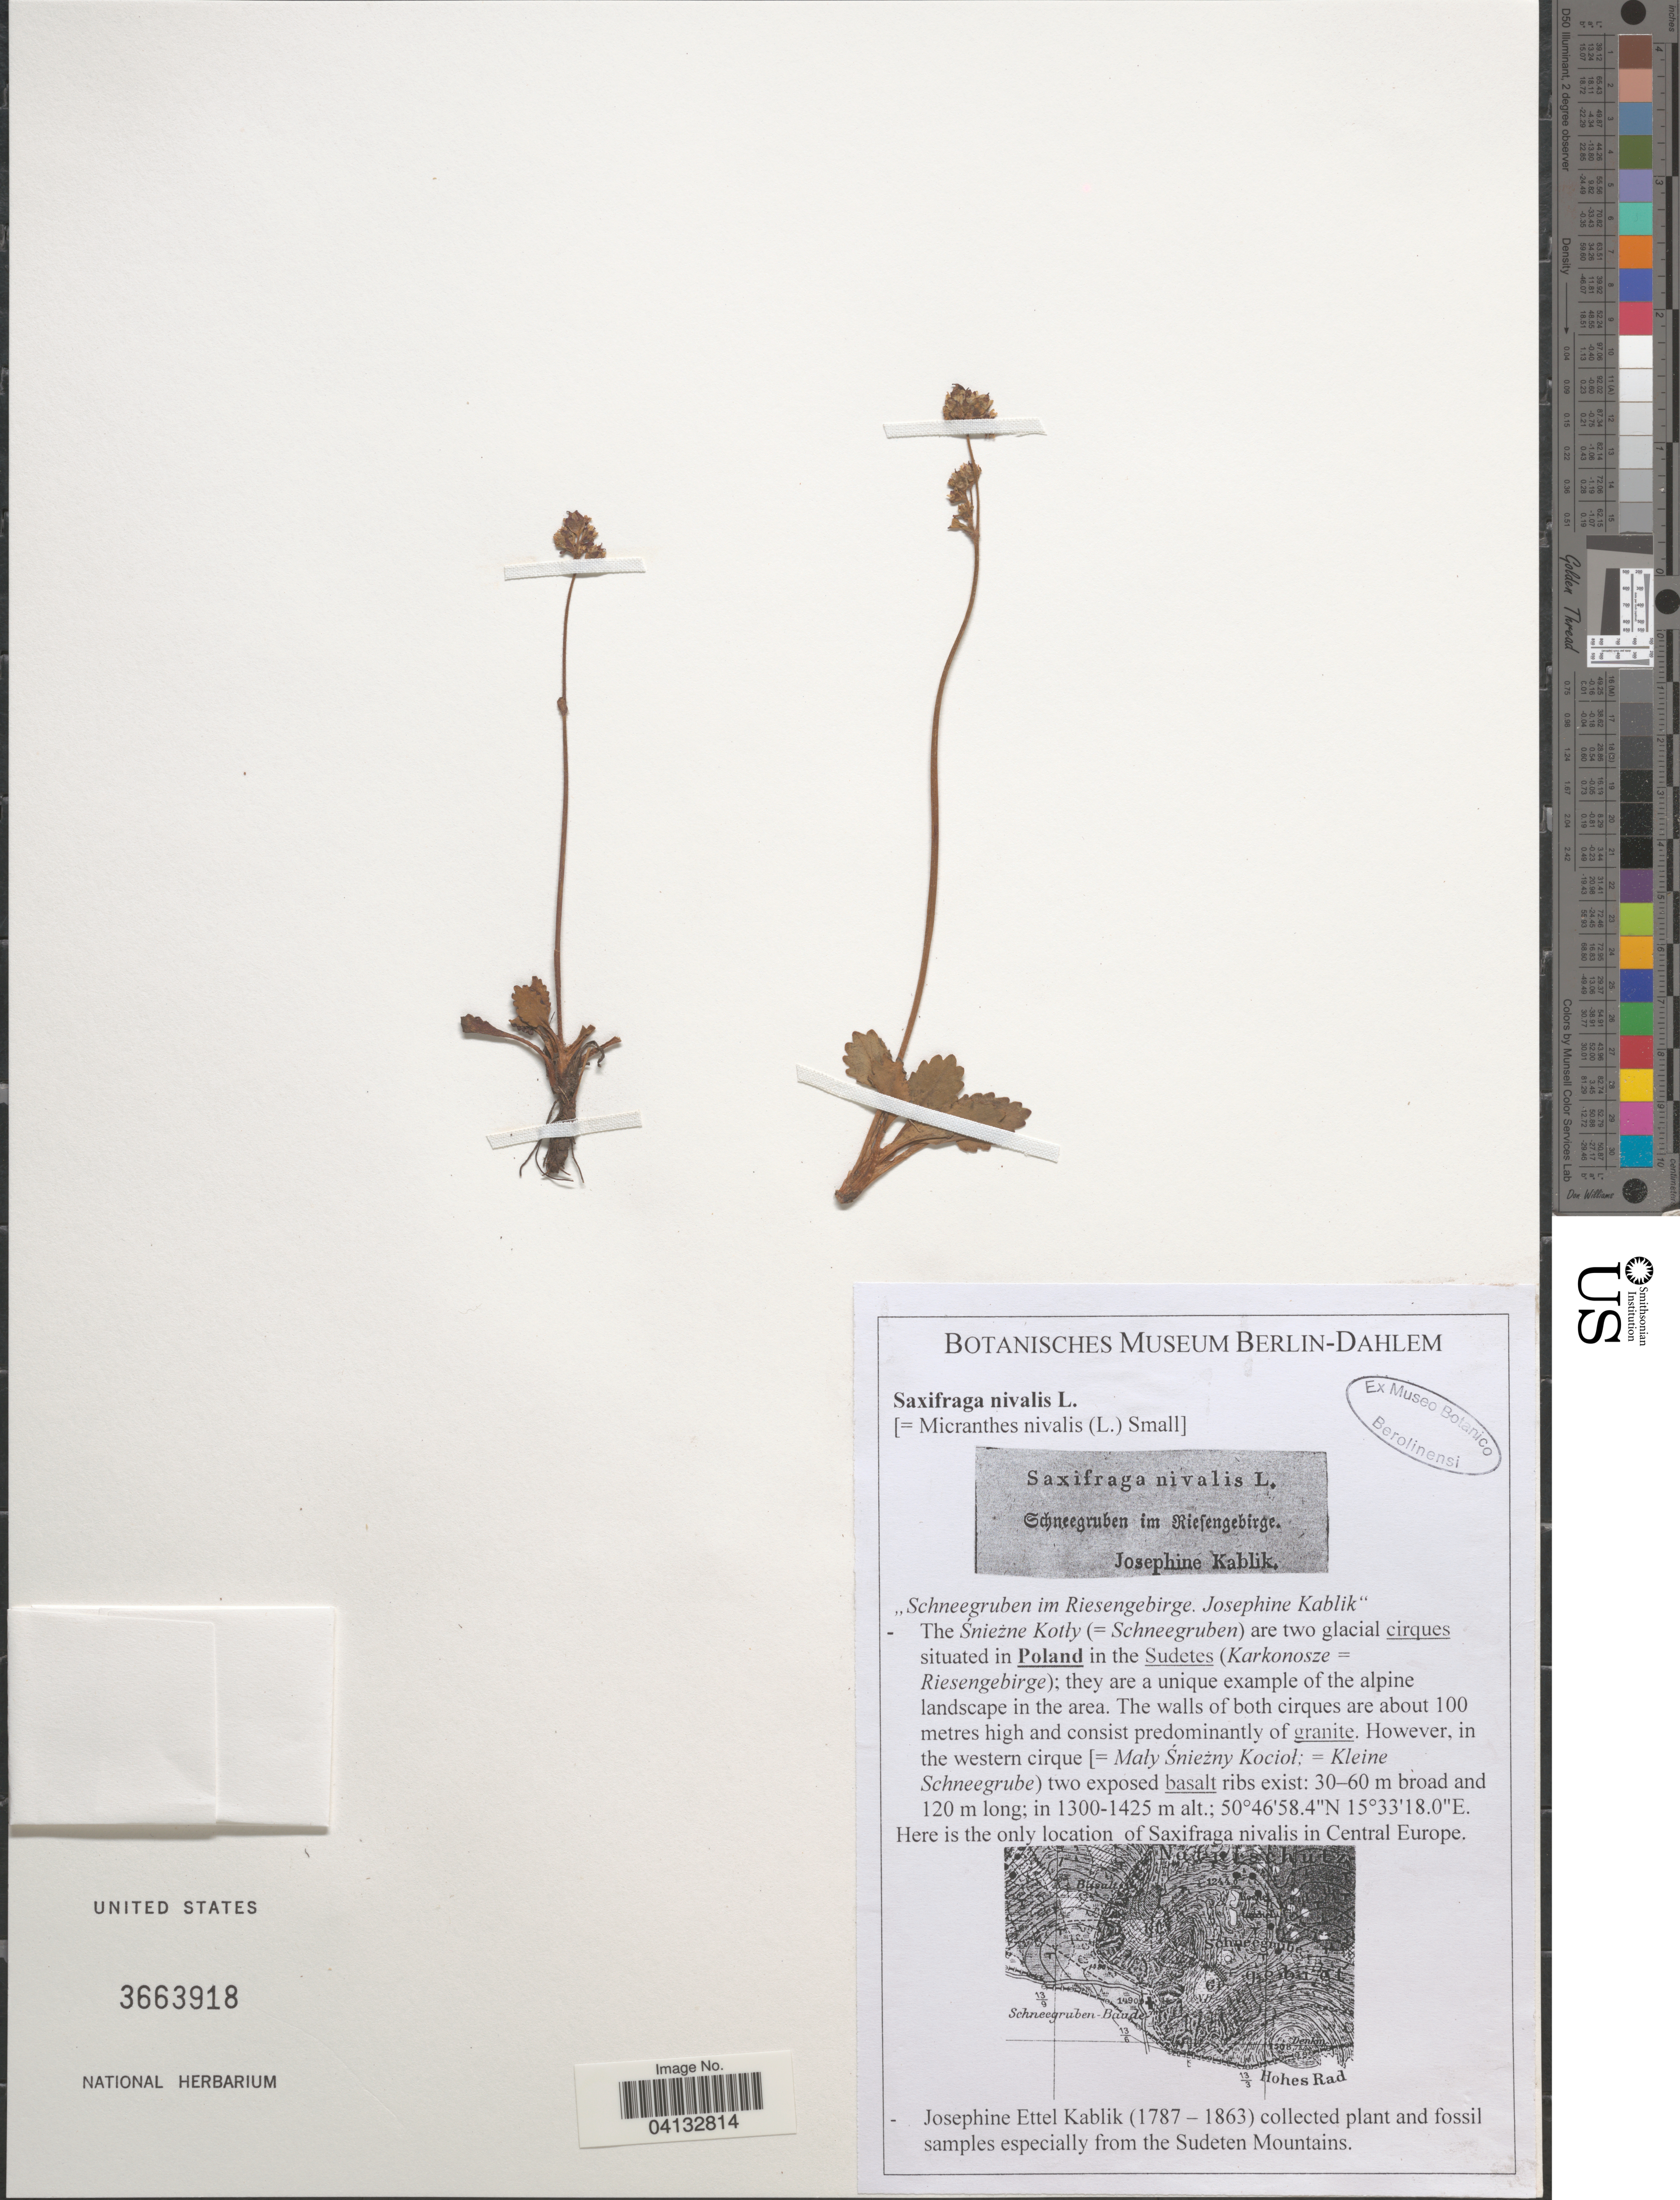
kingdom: Plantae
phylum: Tracheophyta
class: Magnoliopsida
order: Saxifragales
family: Saxifragaceae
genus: Saxifraga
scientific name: Saxifraga nivalis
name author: L.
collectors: J. Kablik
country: Poland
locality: Schneegruben im Riesengebirge. Central Europe.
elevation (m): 1300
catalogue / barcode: US 3663918